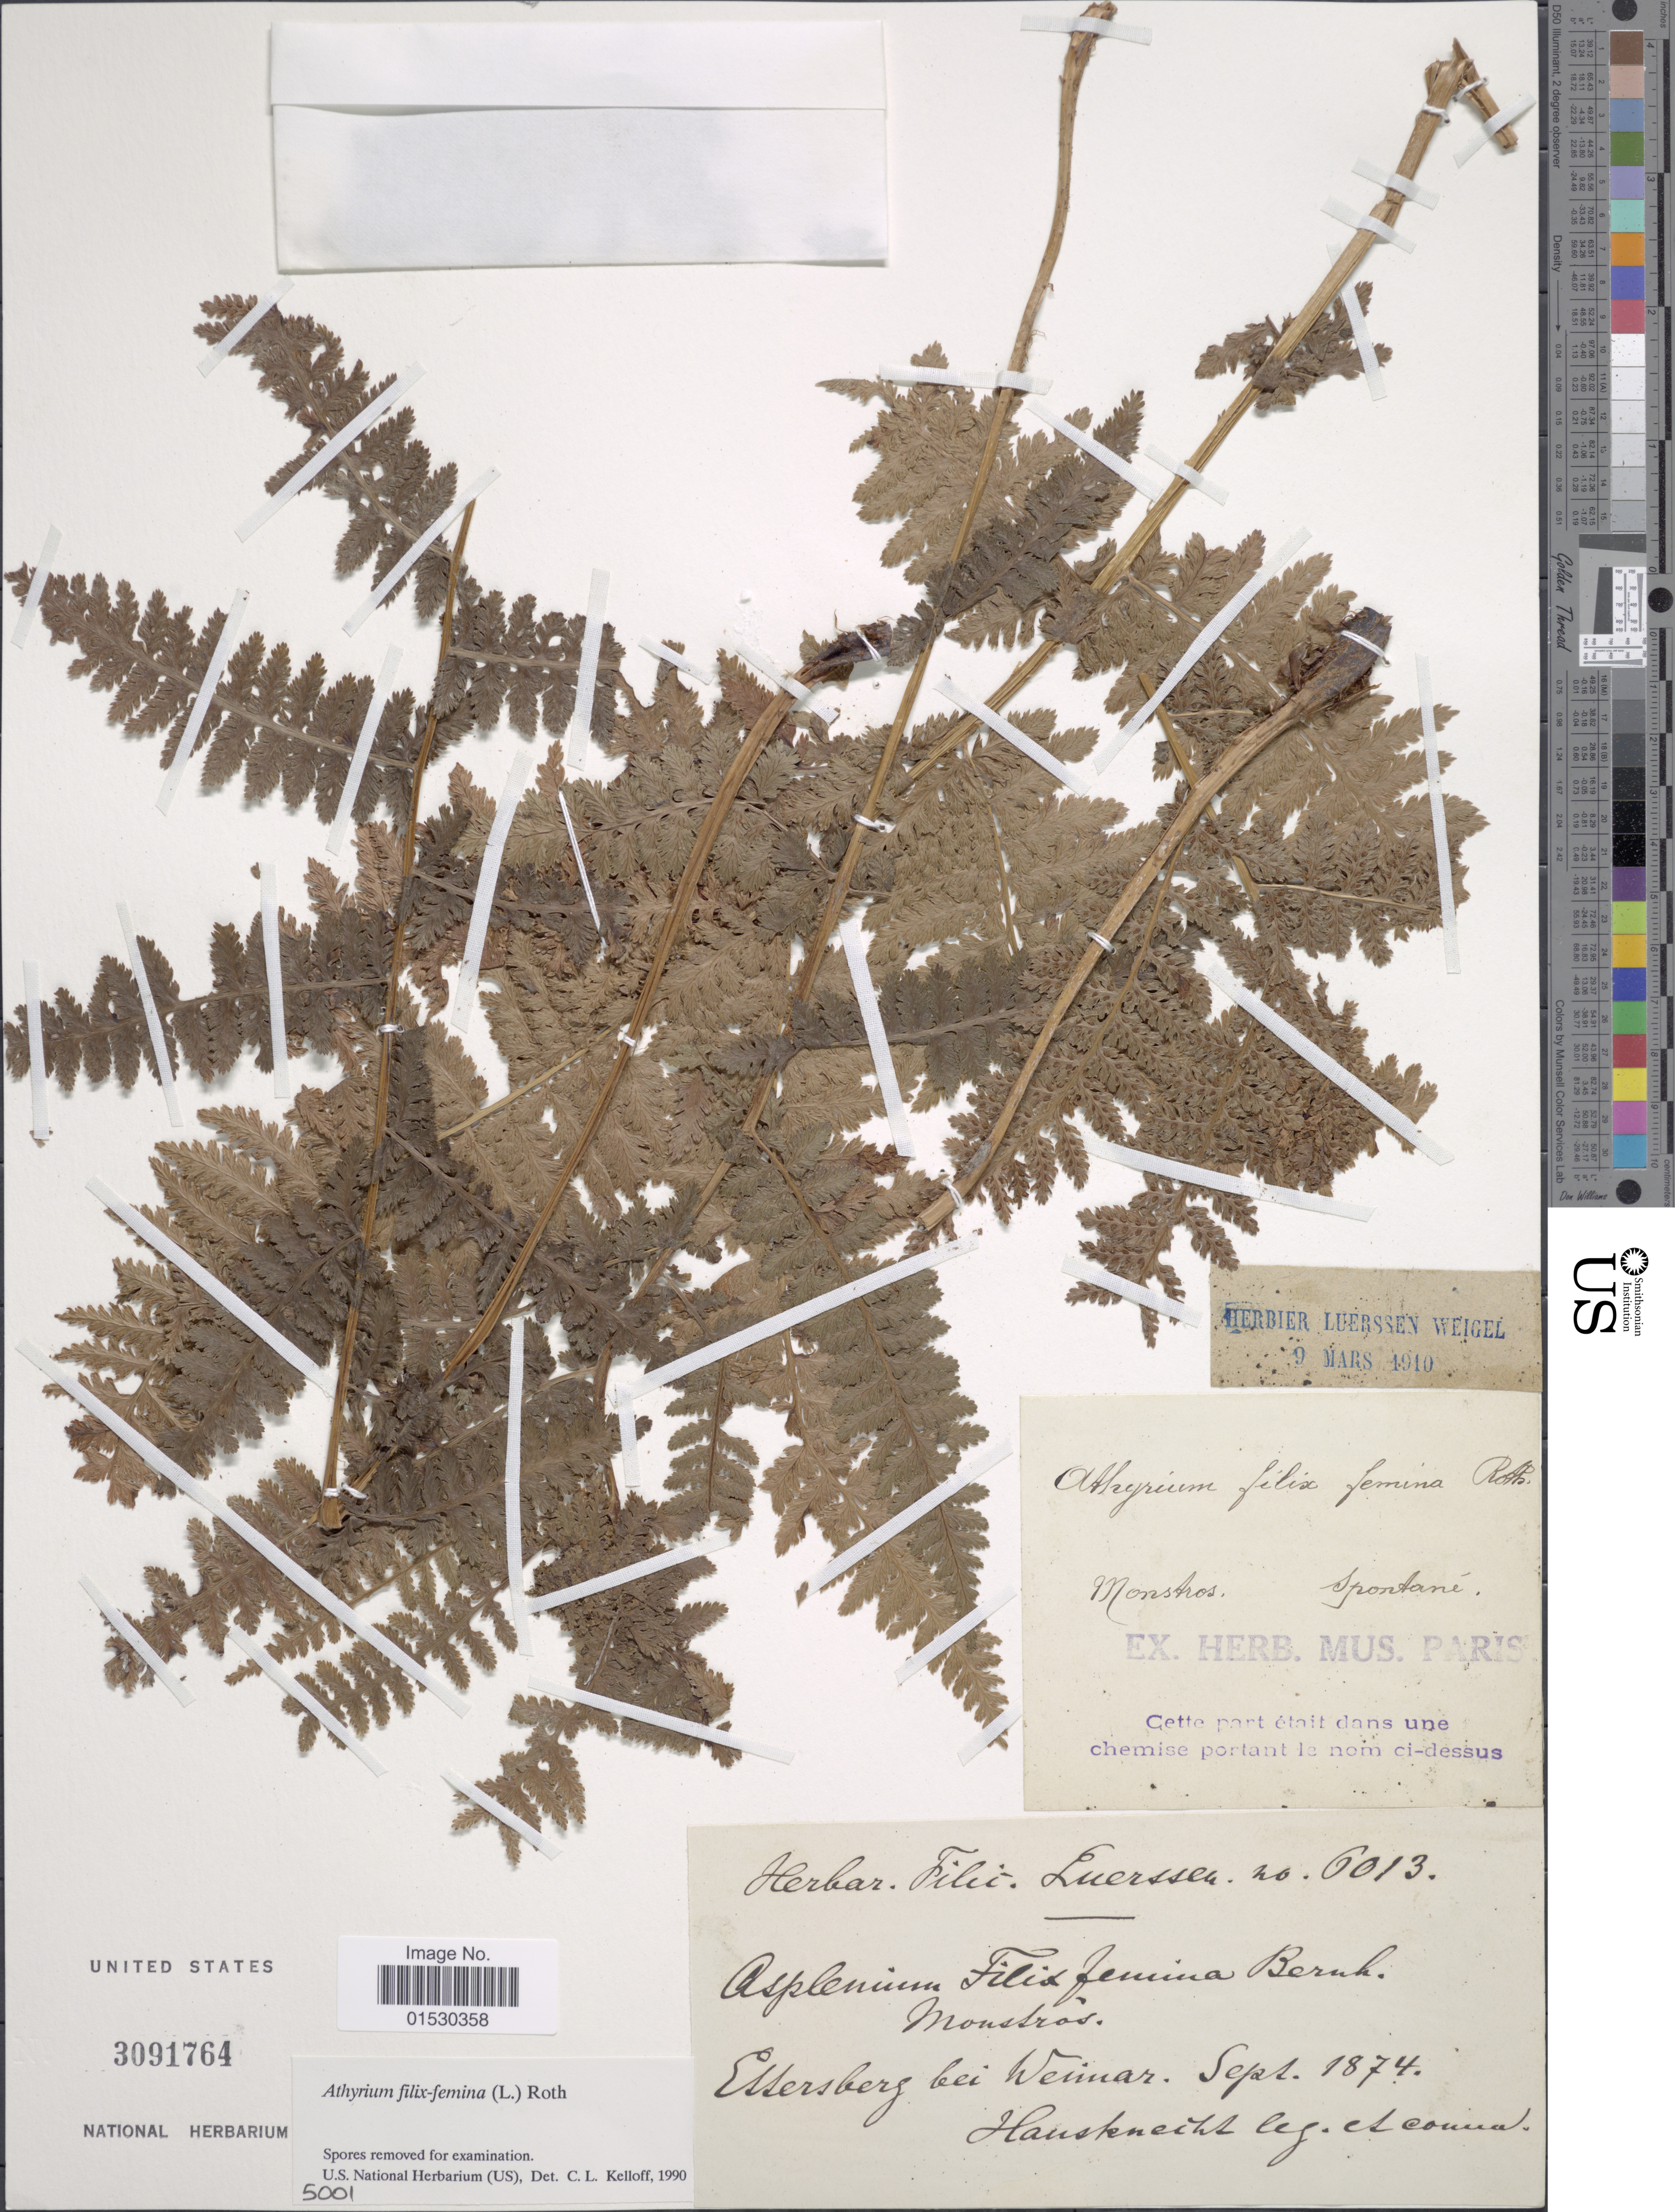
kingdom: Plantae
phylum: Tracheophyta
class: Polypodiopsida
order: Polypodiales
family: Athyriaceae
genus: Athyrium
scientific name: Athyrium filix-femina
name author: (L.) Roth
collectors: Hausknecht & Collector illegible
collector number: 6013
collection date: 1874-09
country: Germany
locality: Eteersberg bei Weimar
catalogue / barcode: US 3091764